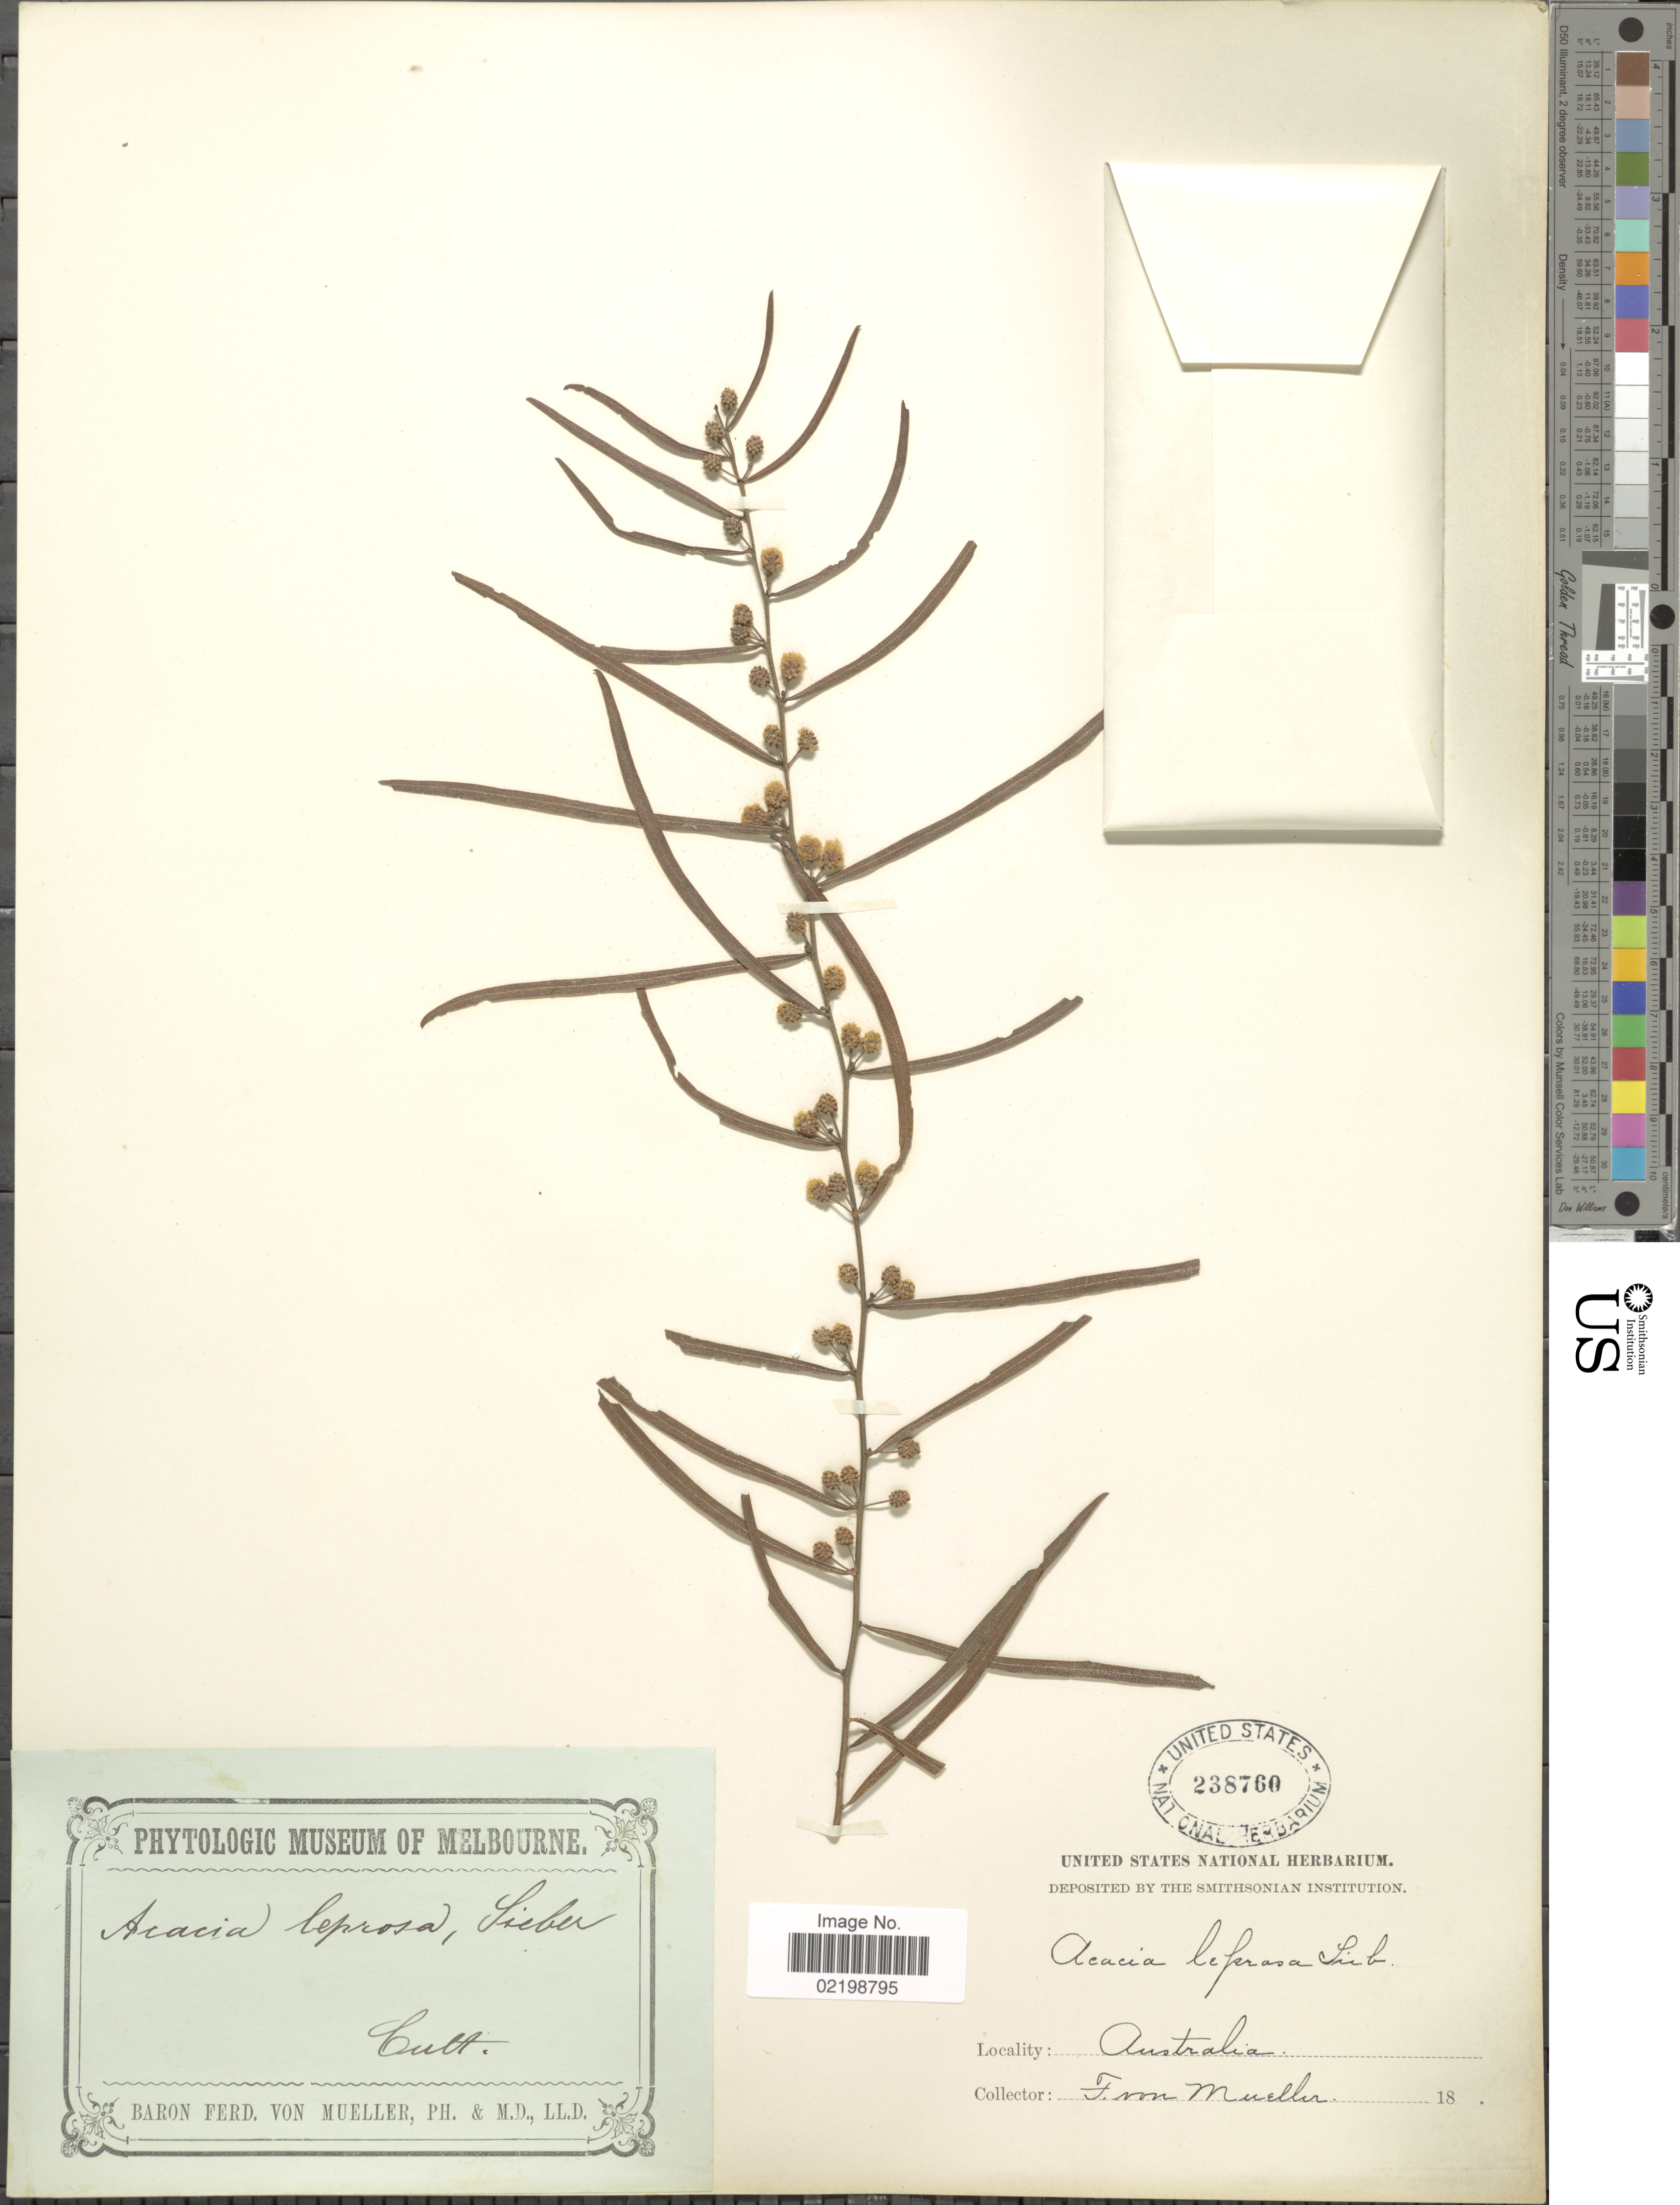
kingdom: Plantae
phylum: Tracheophyta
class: Magnoliopsida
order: Fabales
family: Fabaceae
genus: Acacia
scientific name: Acacia leprosa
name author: DC.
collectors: F. Mueller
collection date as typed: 18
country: Australia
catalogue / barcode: US 238760